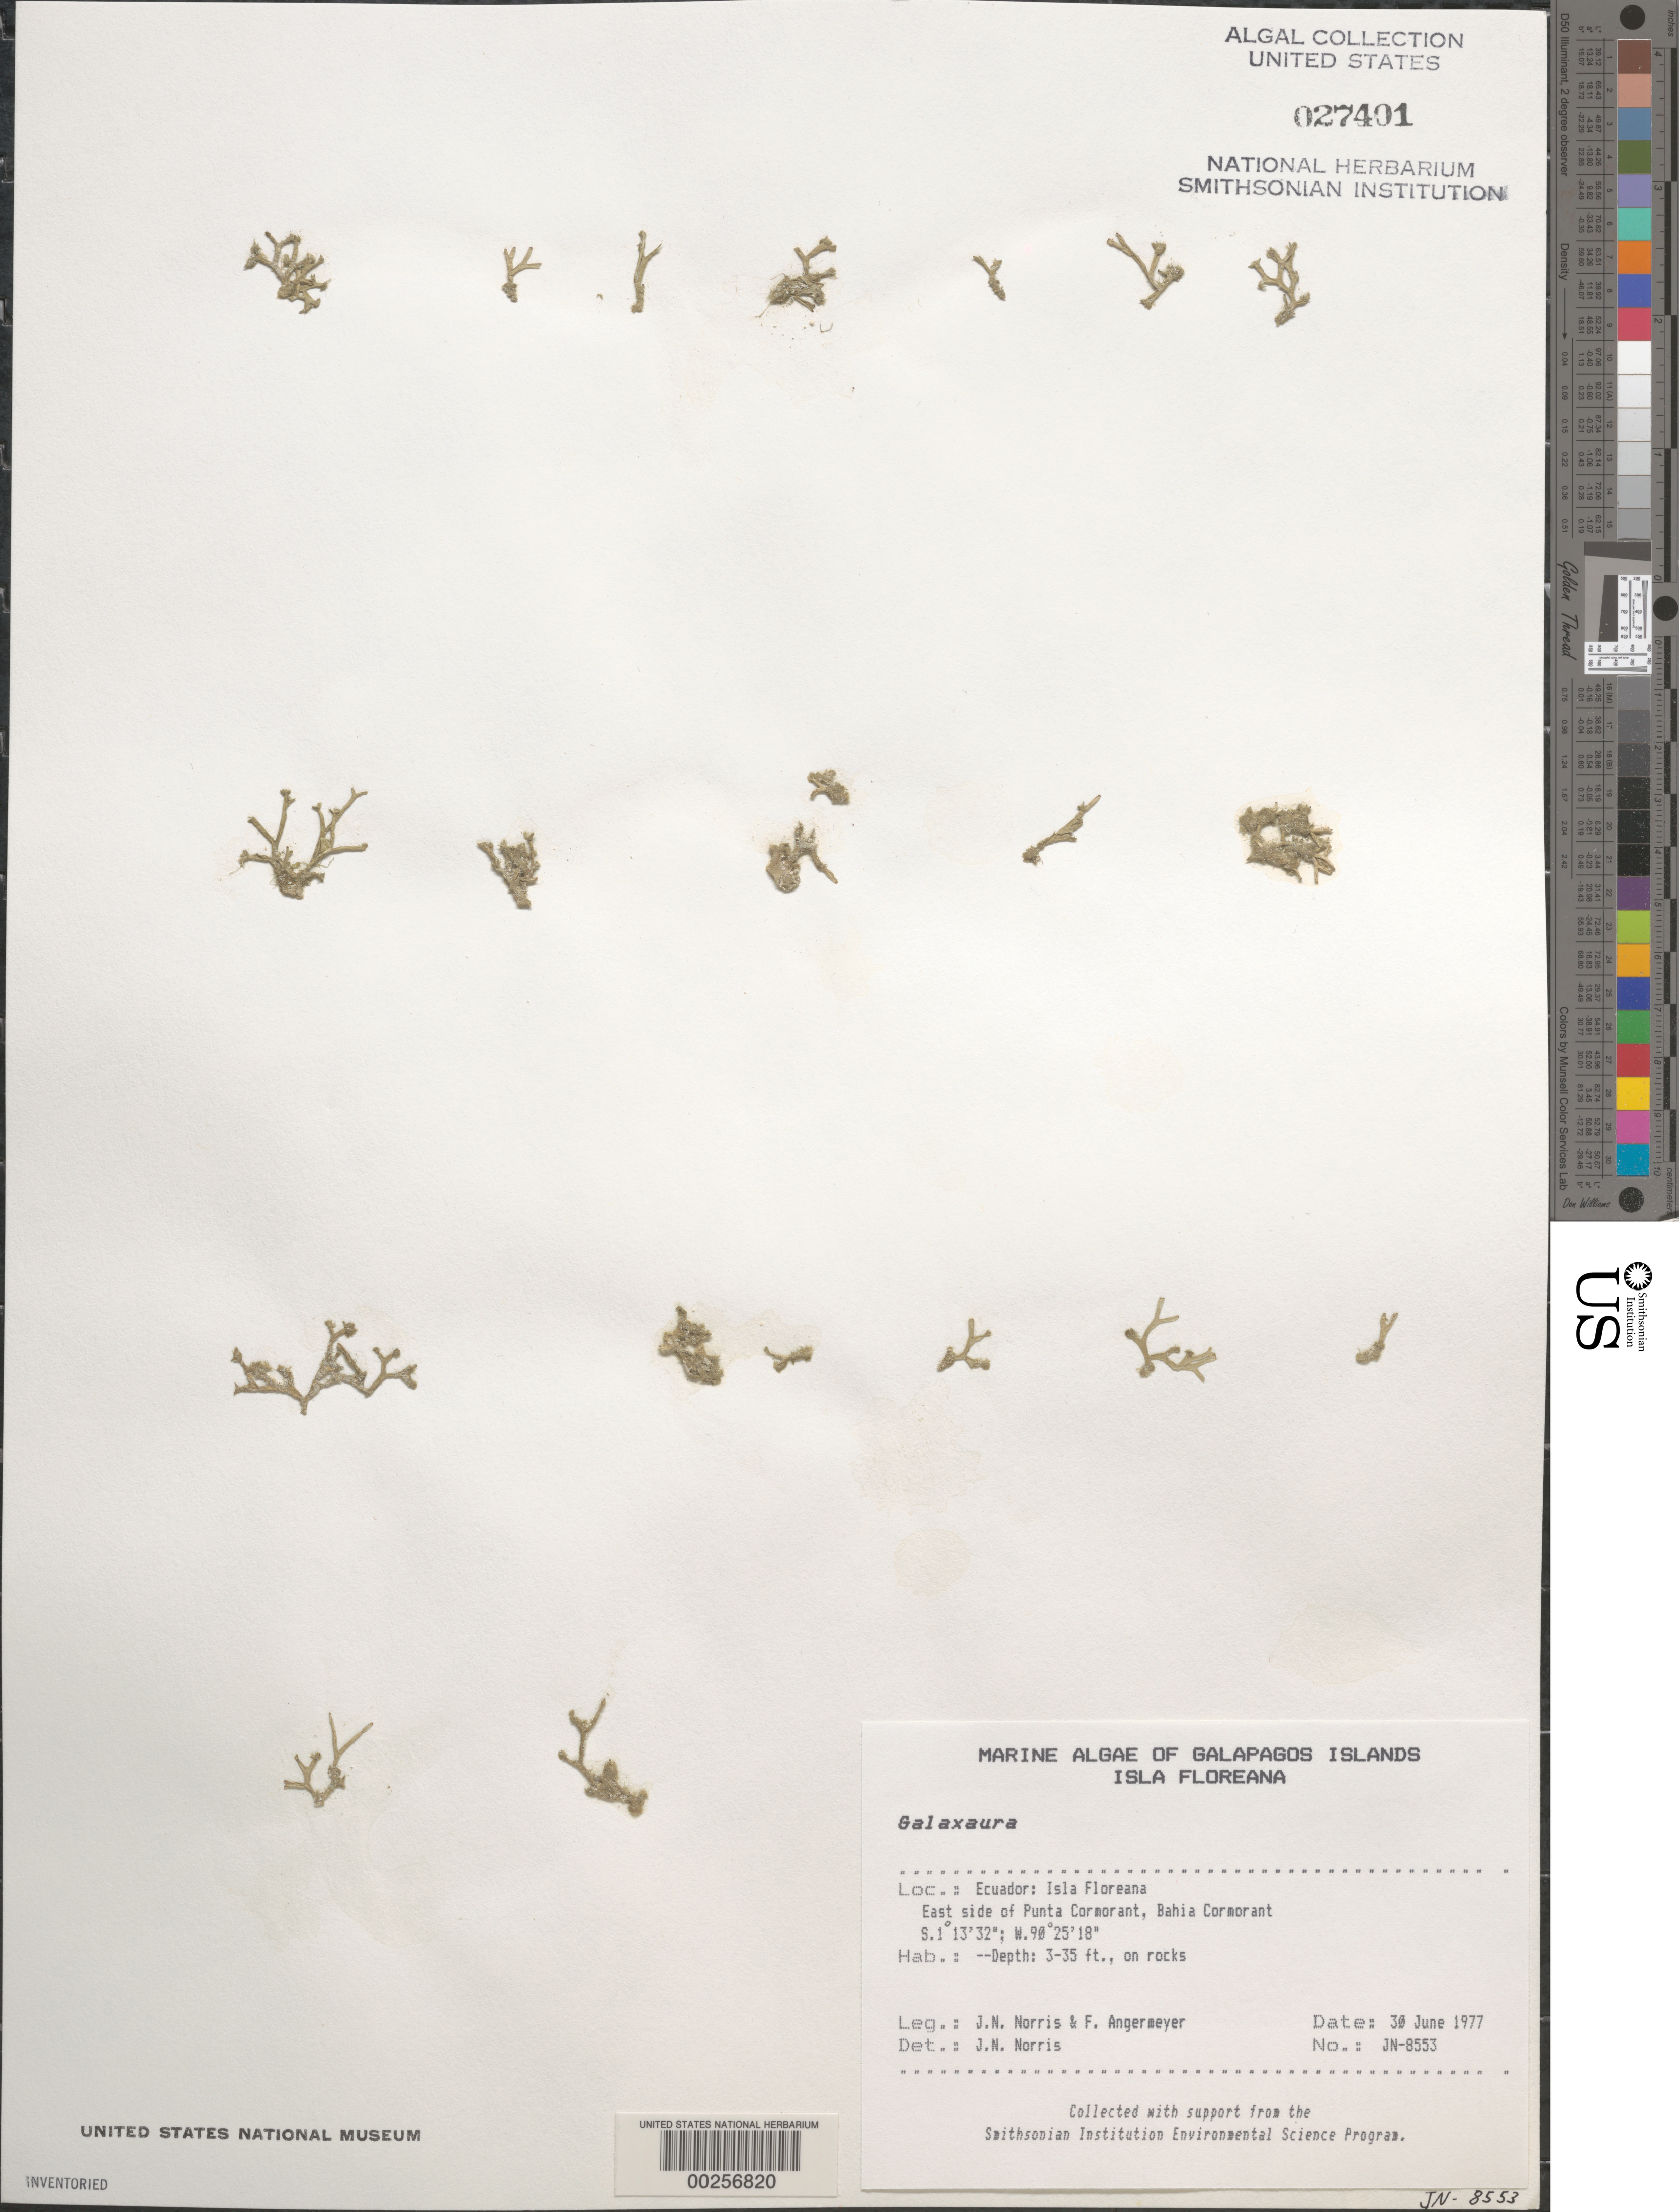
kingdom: Plantae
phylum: Rhodophyta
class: Florideophyceae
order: Nemaliales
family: Galaxauraceae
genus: Galaxaura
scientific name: Galaxaura sp.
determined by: Norris, James N.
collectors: J. N. Norris & F. Angermeyer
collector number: JN-8553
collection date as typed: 30 Jun 1977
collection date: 1977-06-30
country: Ecuador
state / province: Colón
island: Floreana [Charles, Santa Maria]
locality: Bahia CorMorant, Punta CorMorant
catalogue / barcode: US 27401